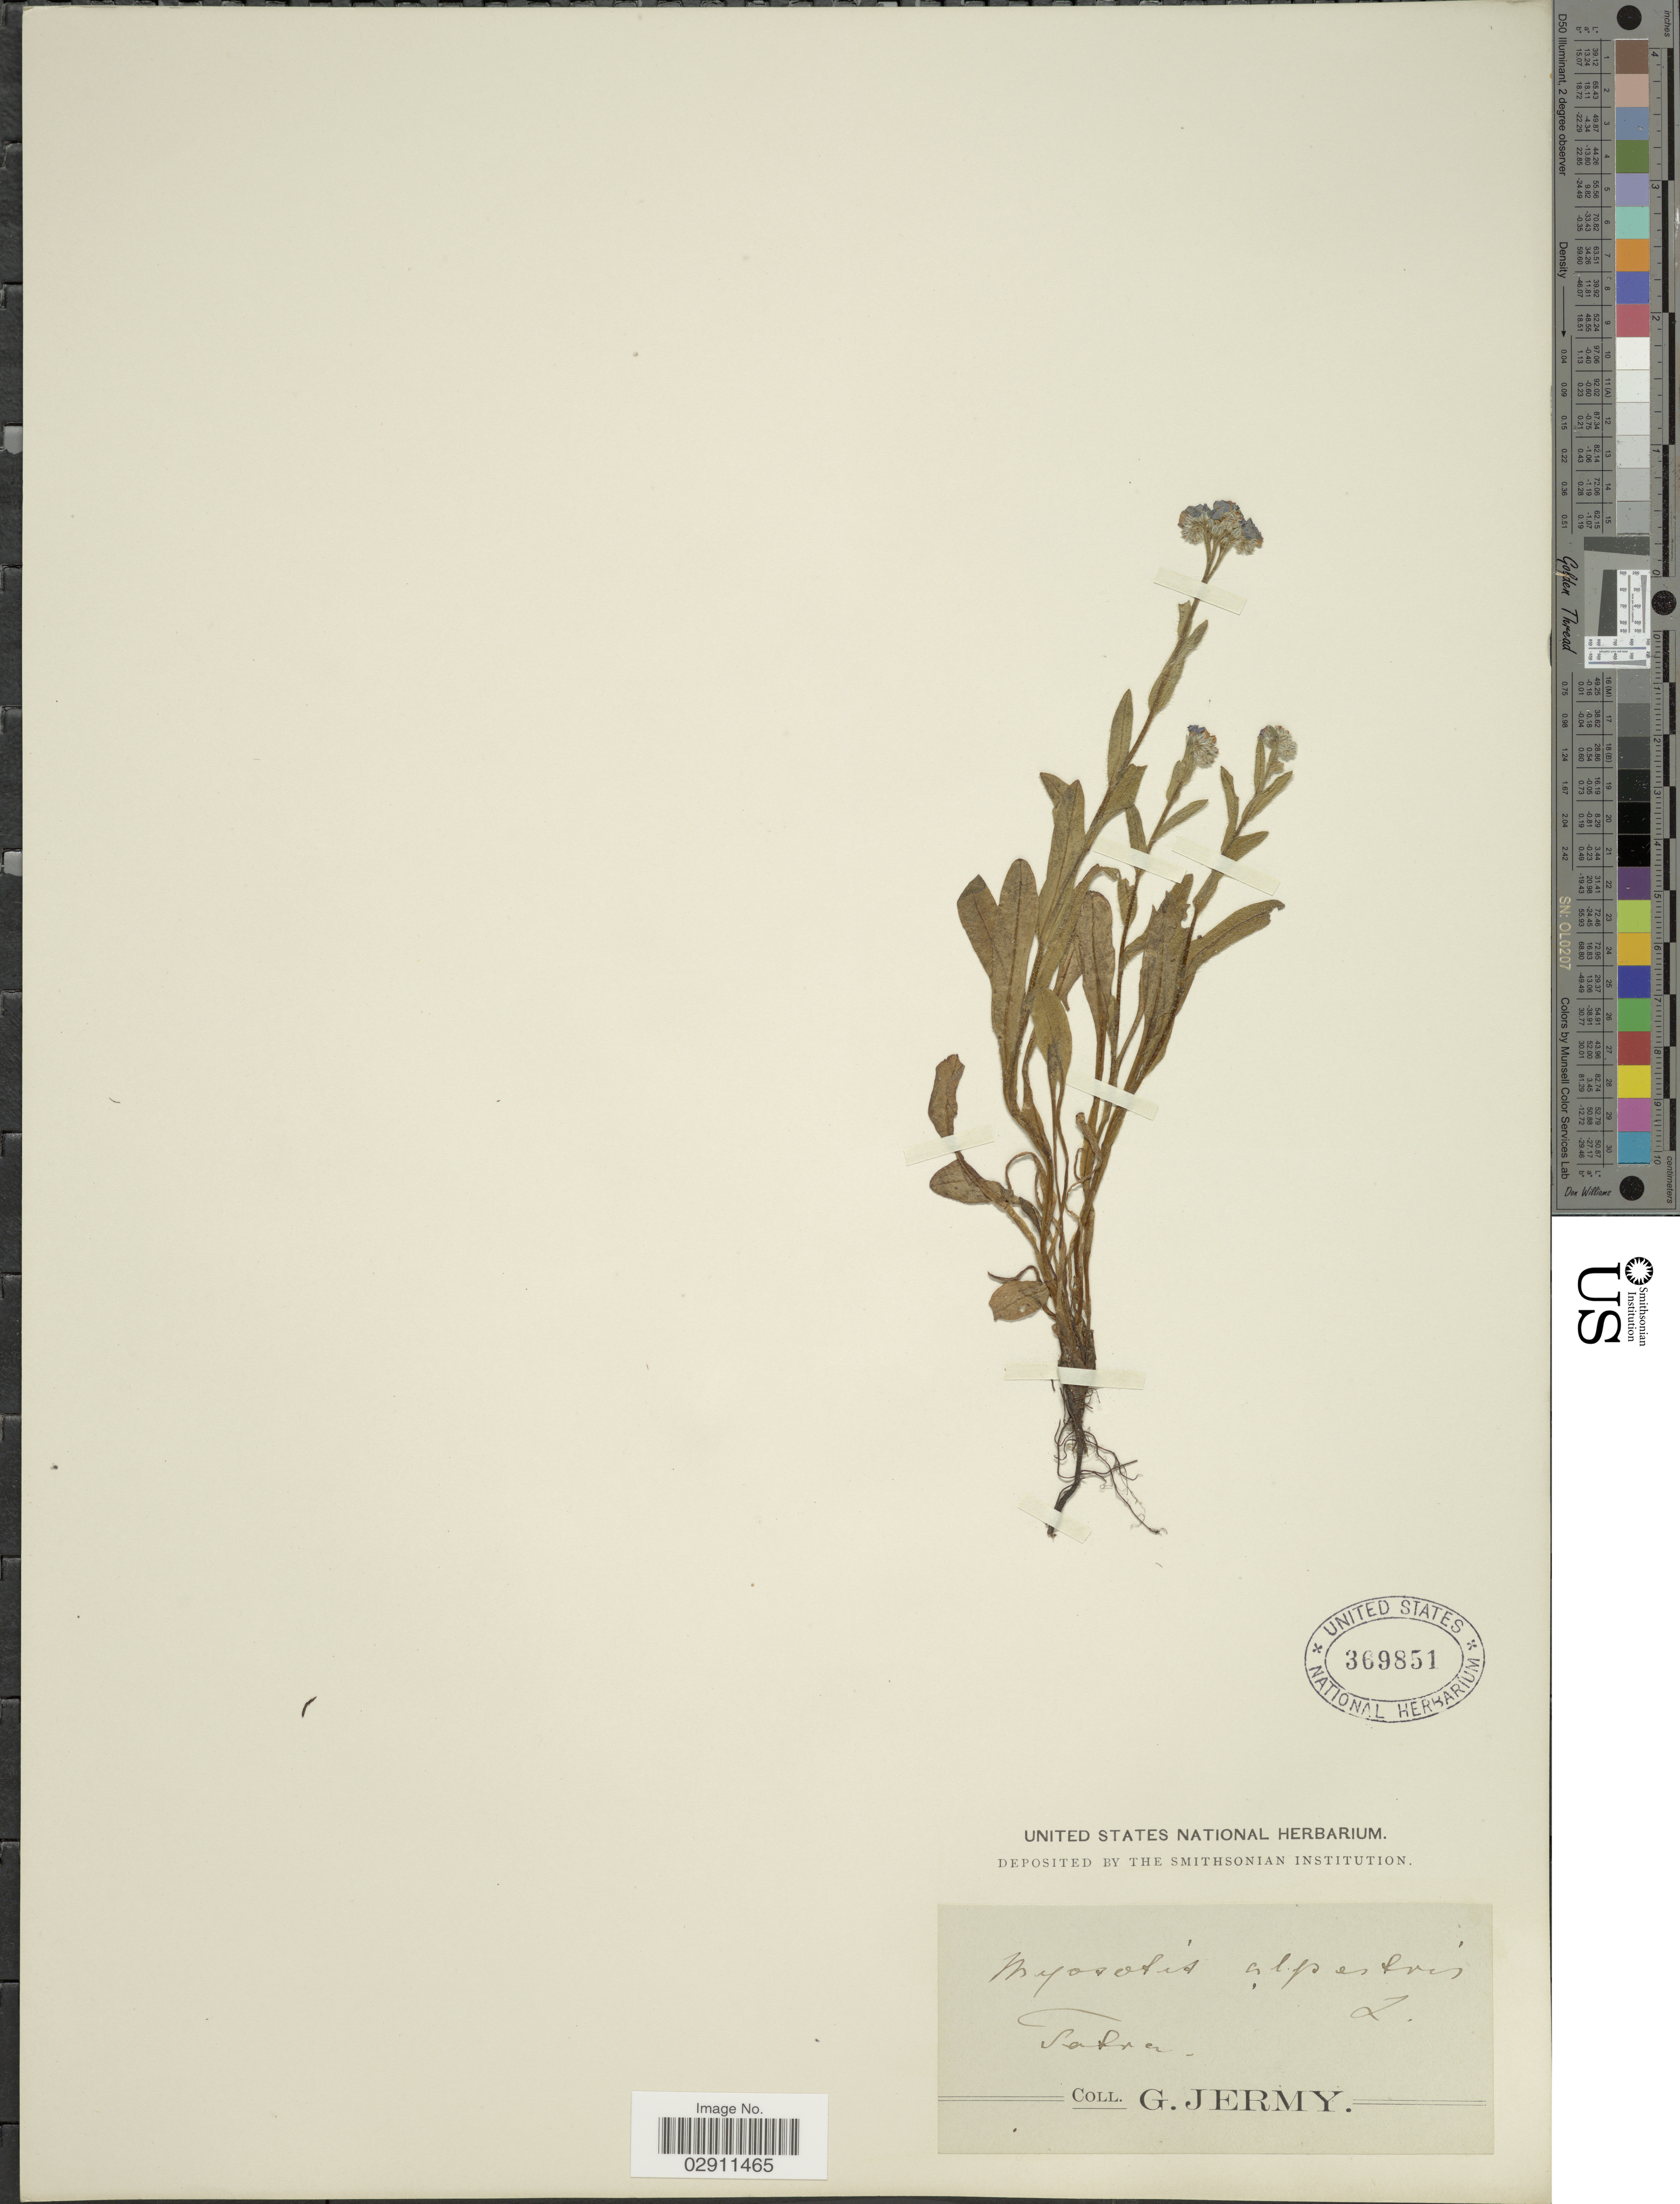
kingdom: Plantae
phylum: Tracheophyta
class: Magnoliopsida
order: Boraginales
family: Boraginaceae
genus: Myosotis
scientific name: Myosotis alpestris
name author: F.W. Schmidt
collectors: G. Jermy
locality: Sabra [interpreted].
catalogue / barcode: US 369851